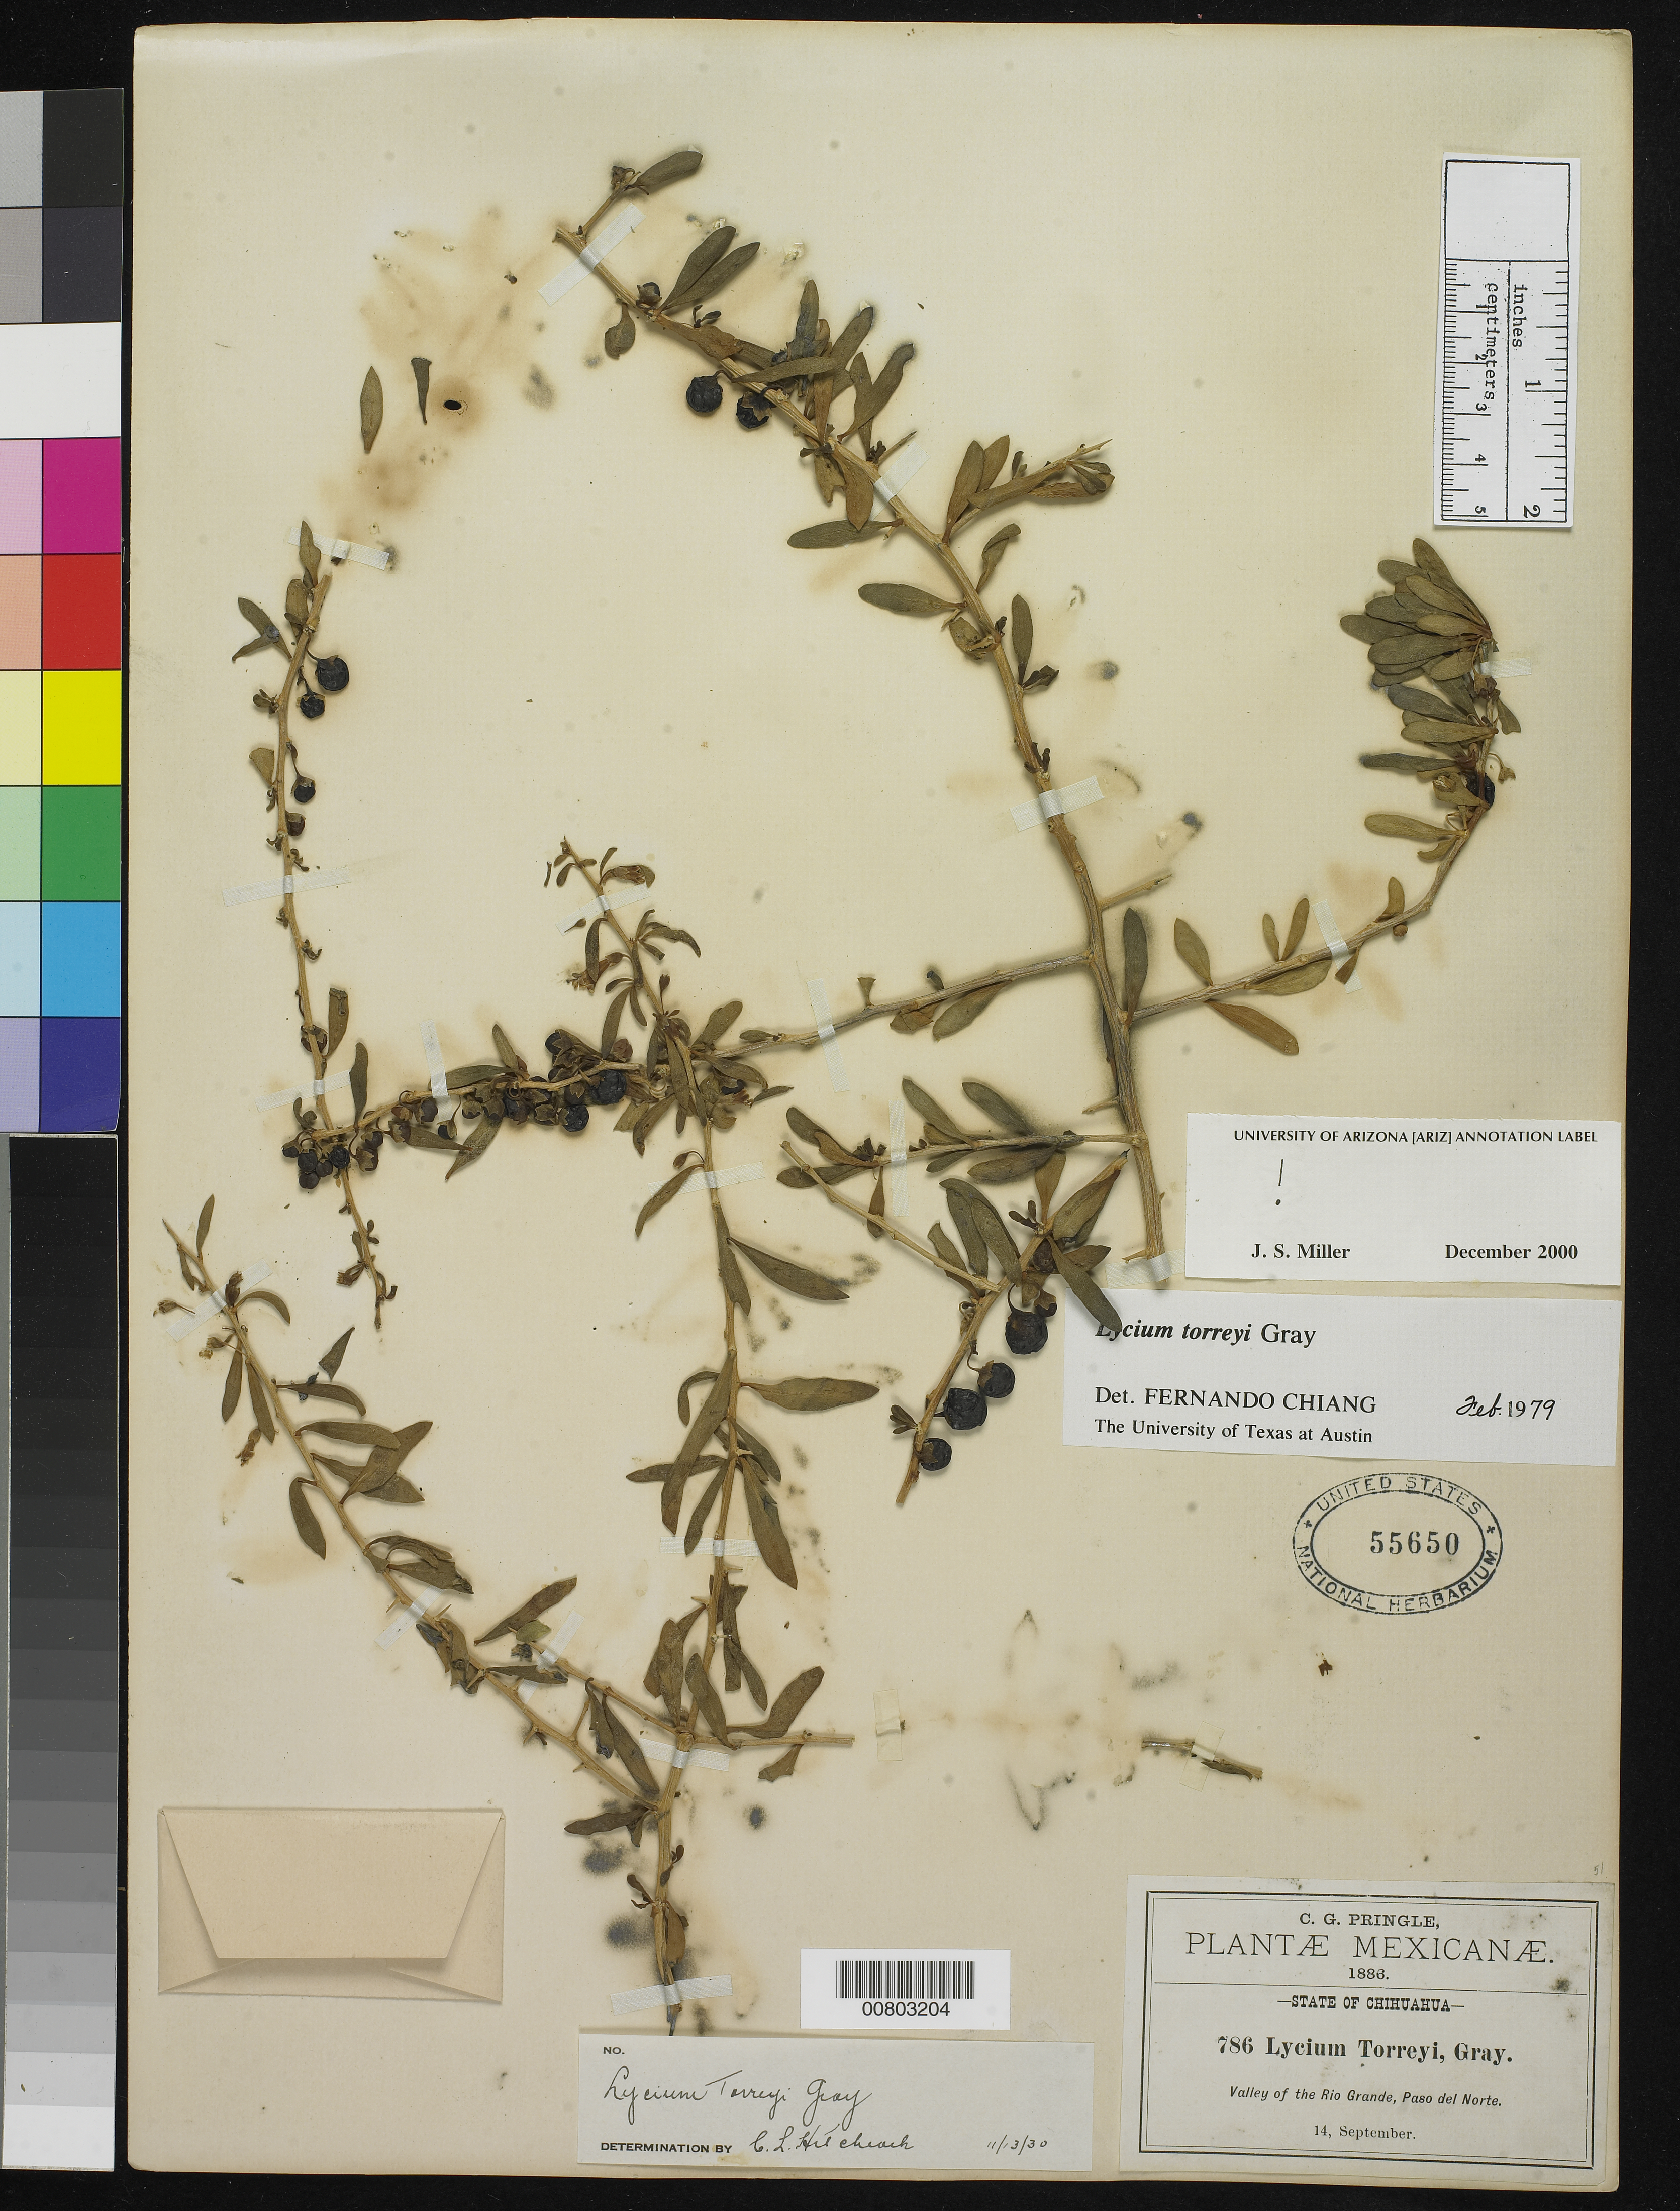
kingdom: Plantae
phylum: Tracheophyta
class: Magnoliopsida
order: Solanales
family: Solanaceae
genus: Lycium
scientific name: Lycium torreyi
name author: A. Gray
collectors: C. G. Pringle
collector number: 786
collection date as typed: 14 Sep 1886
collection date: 1886-09-14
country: Mexico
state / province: Chihuahua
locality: Valley of the Rio Grande, Paso del Norte.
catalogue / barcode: US 55650